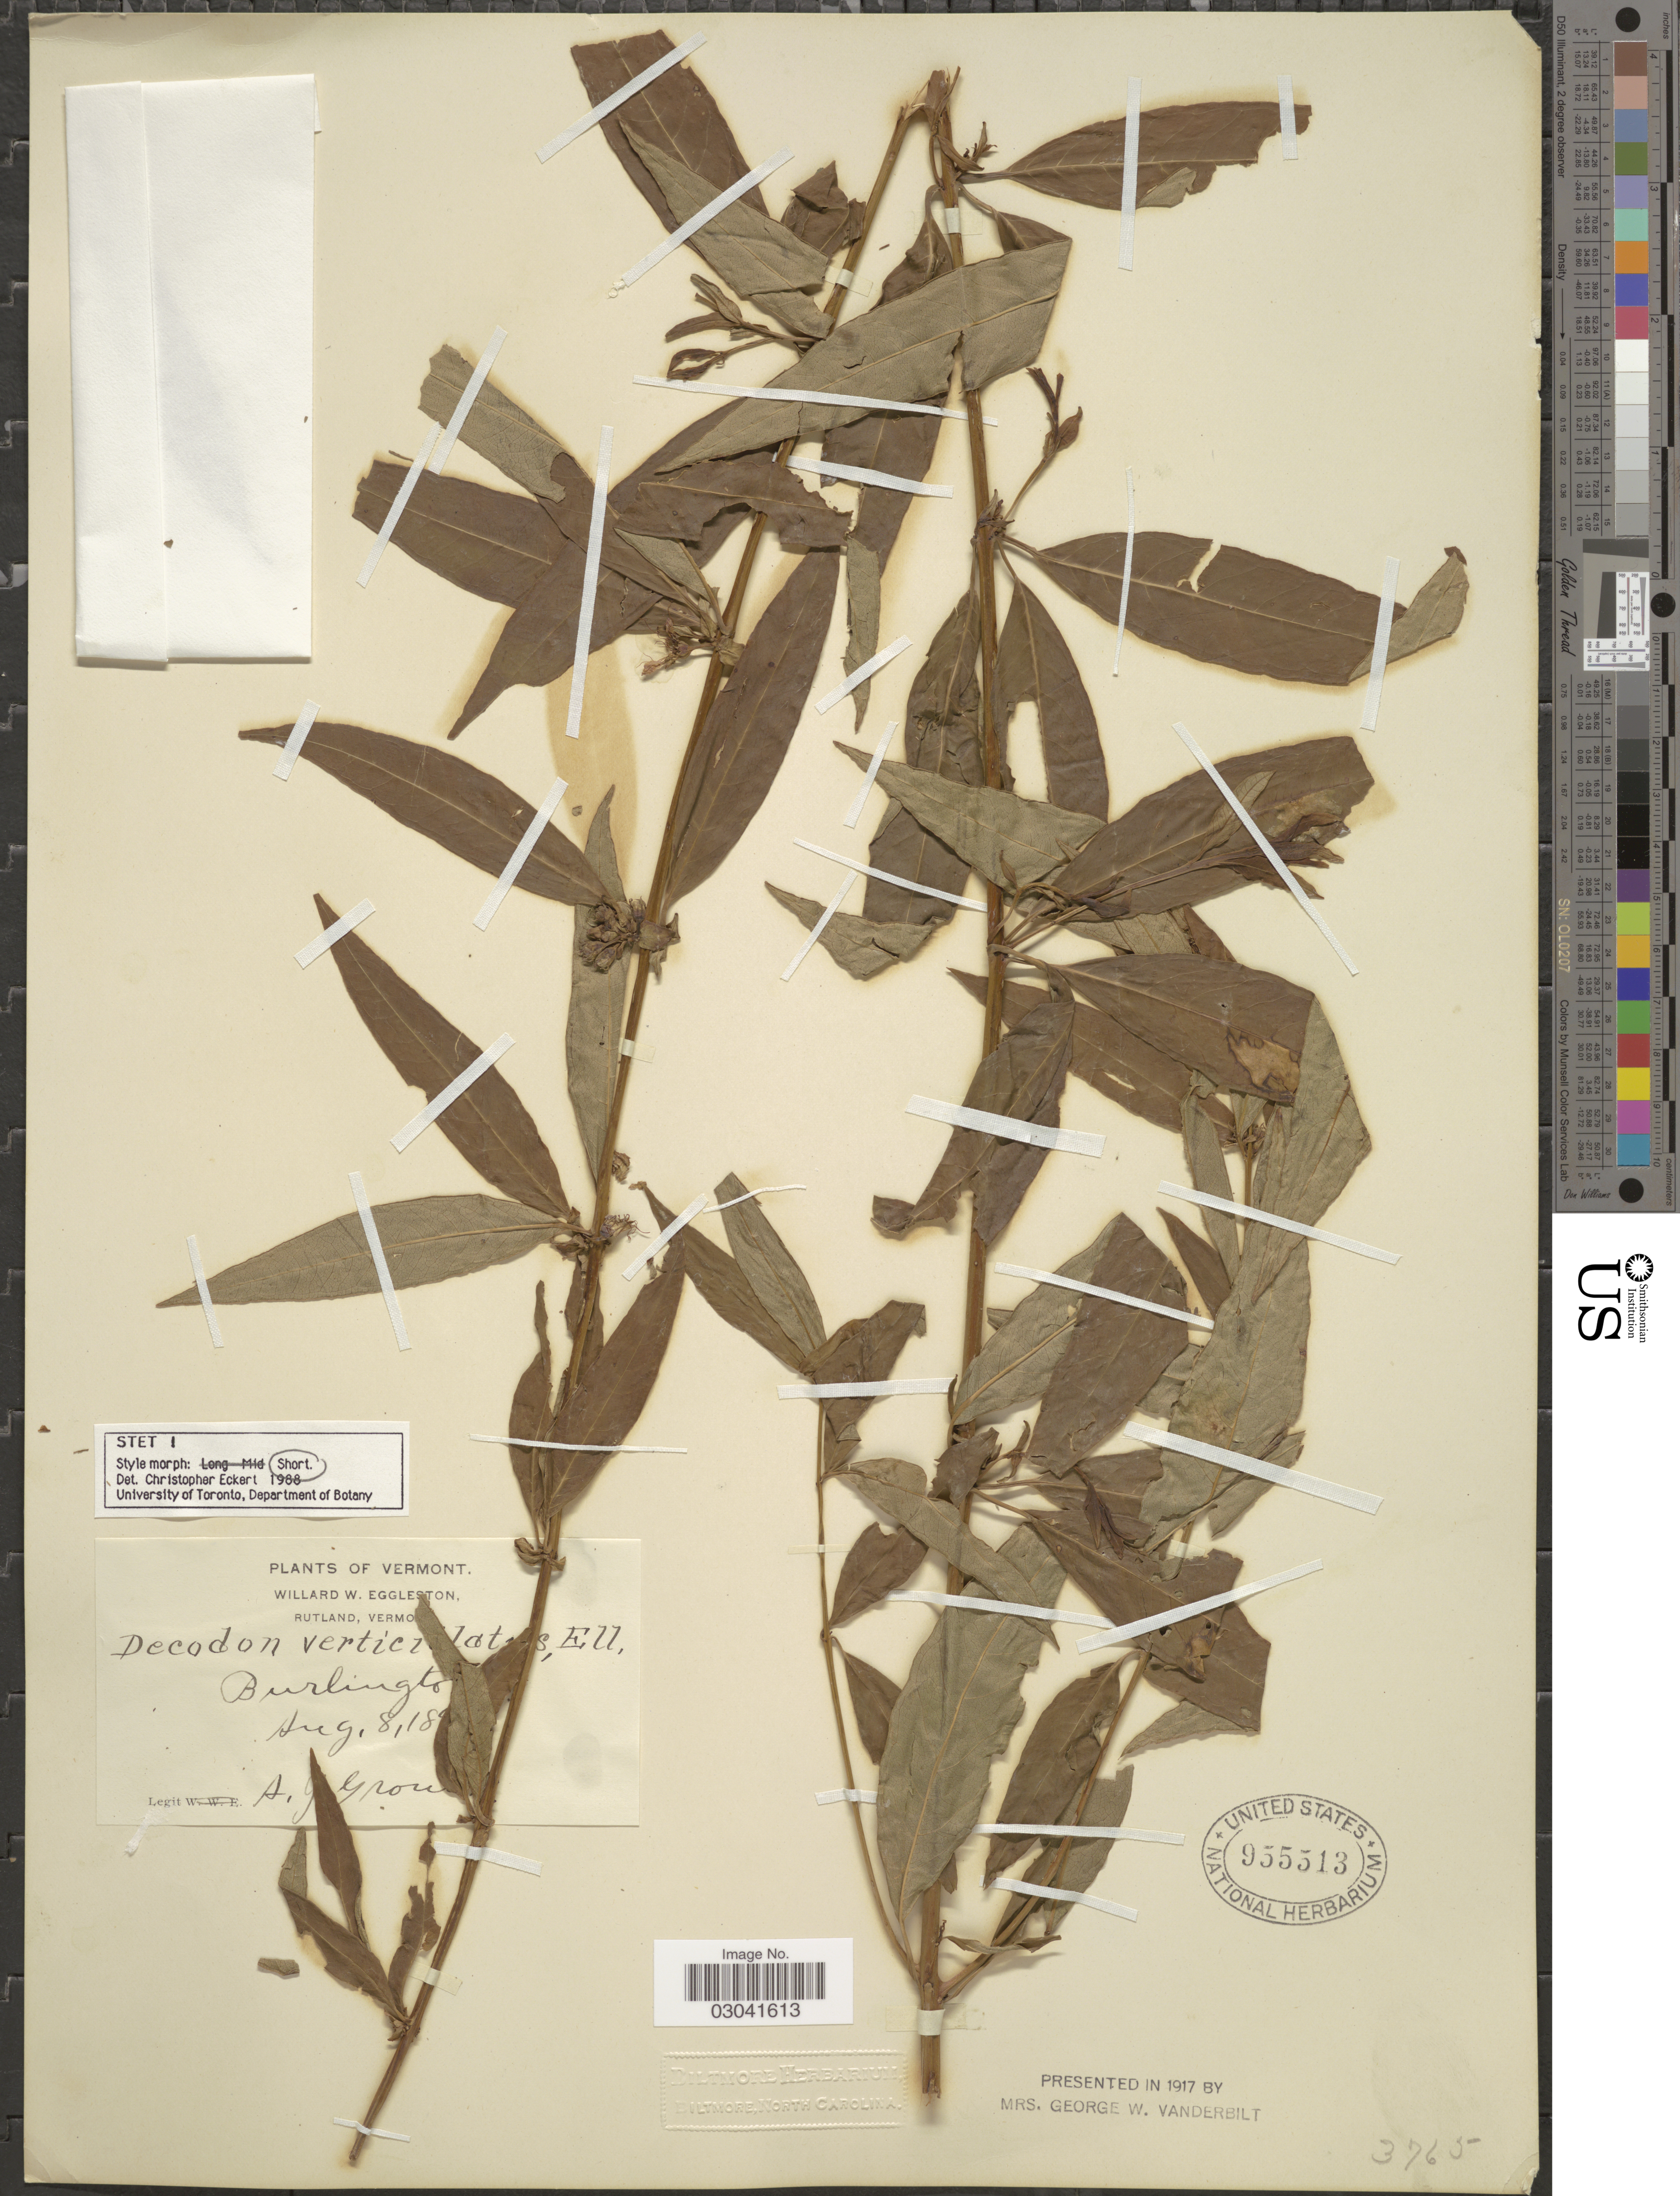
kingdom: Plantae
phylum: Tracheophyta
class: Magnoliopsida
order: Myrtales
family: Lythraceae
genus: Decodon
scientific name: Decodon verticillatus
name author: (L.) Elliott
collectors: A. J. Grout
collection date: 1890-08-08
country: United States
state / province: Vermont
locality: Burlington.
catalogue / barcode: US 955513